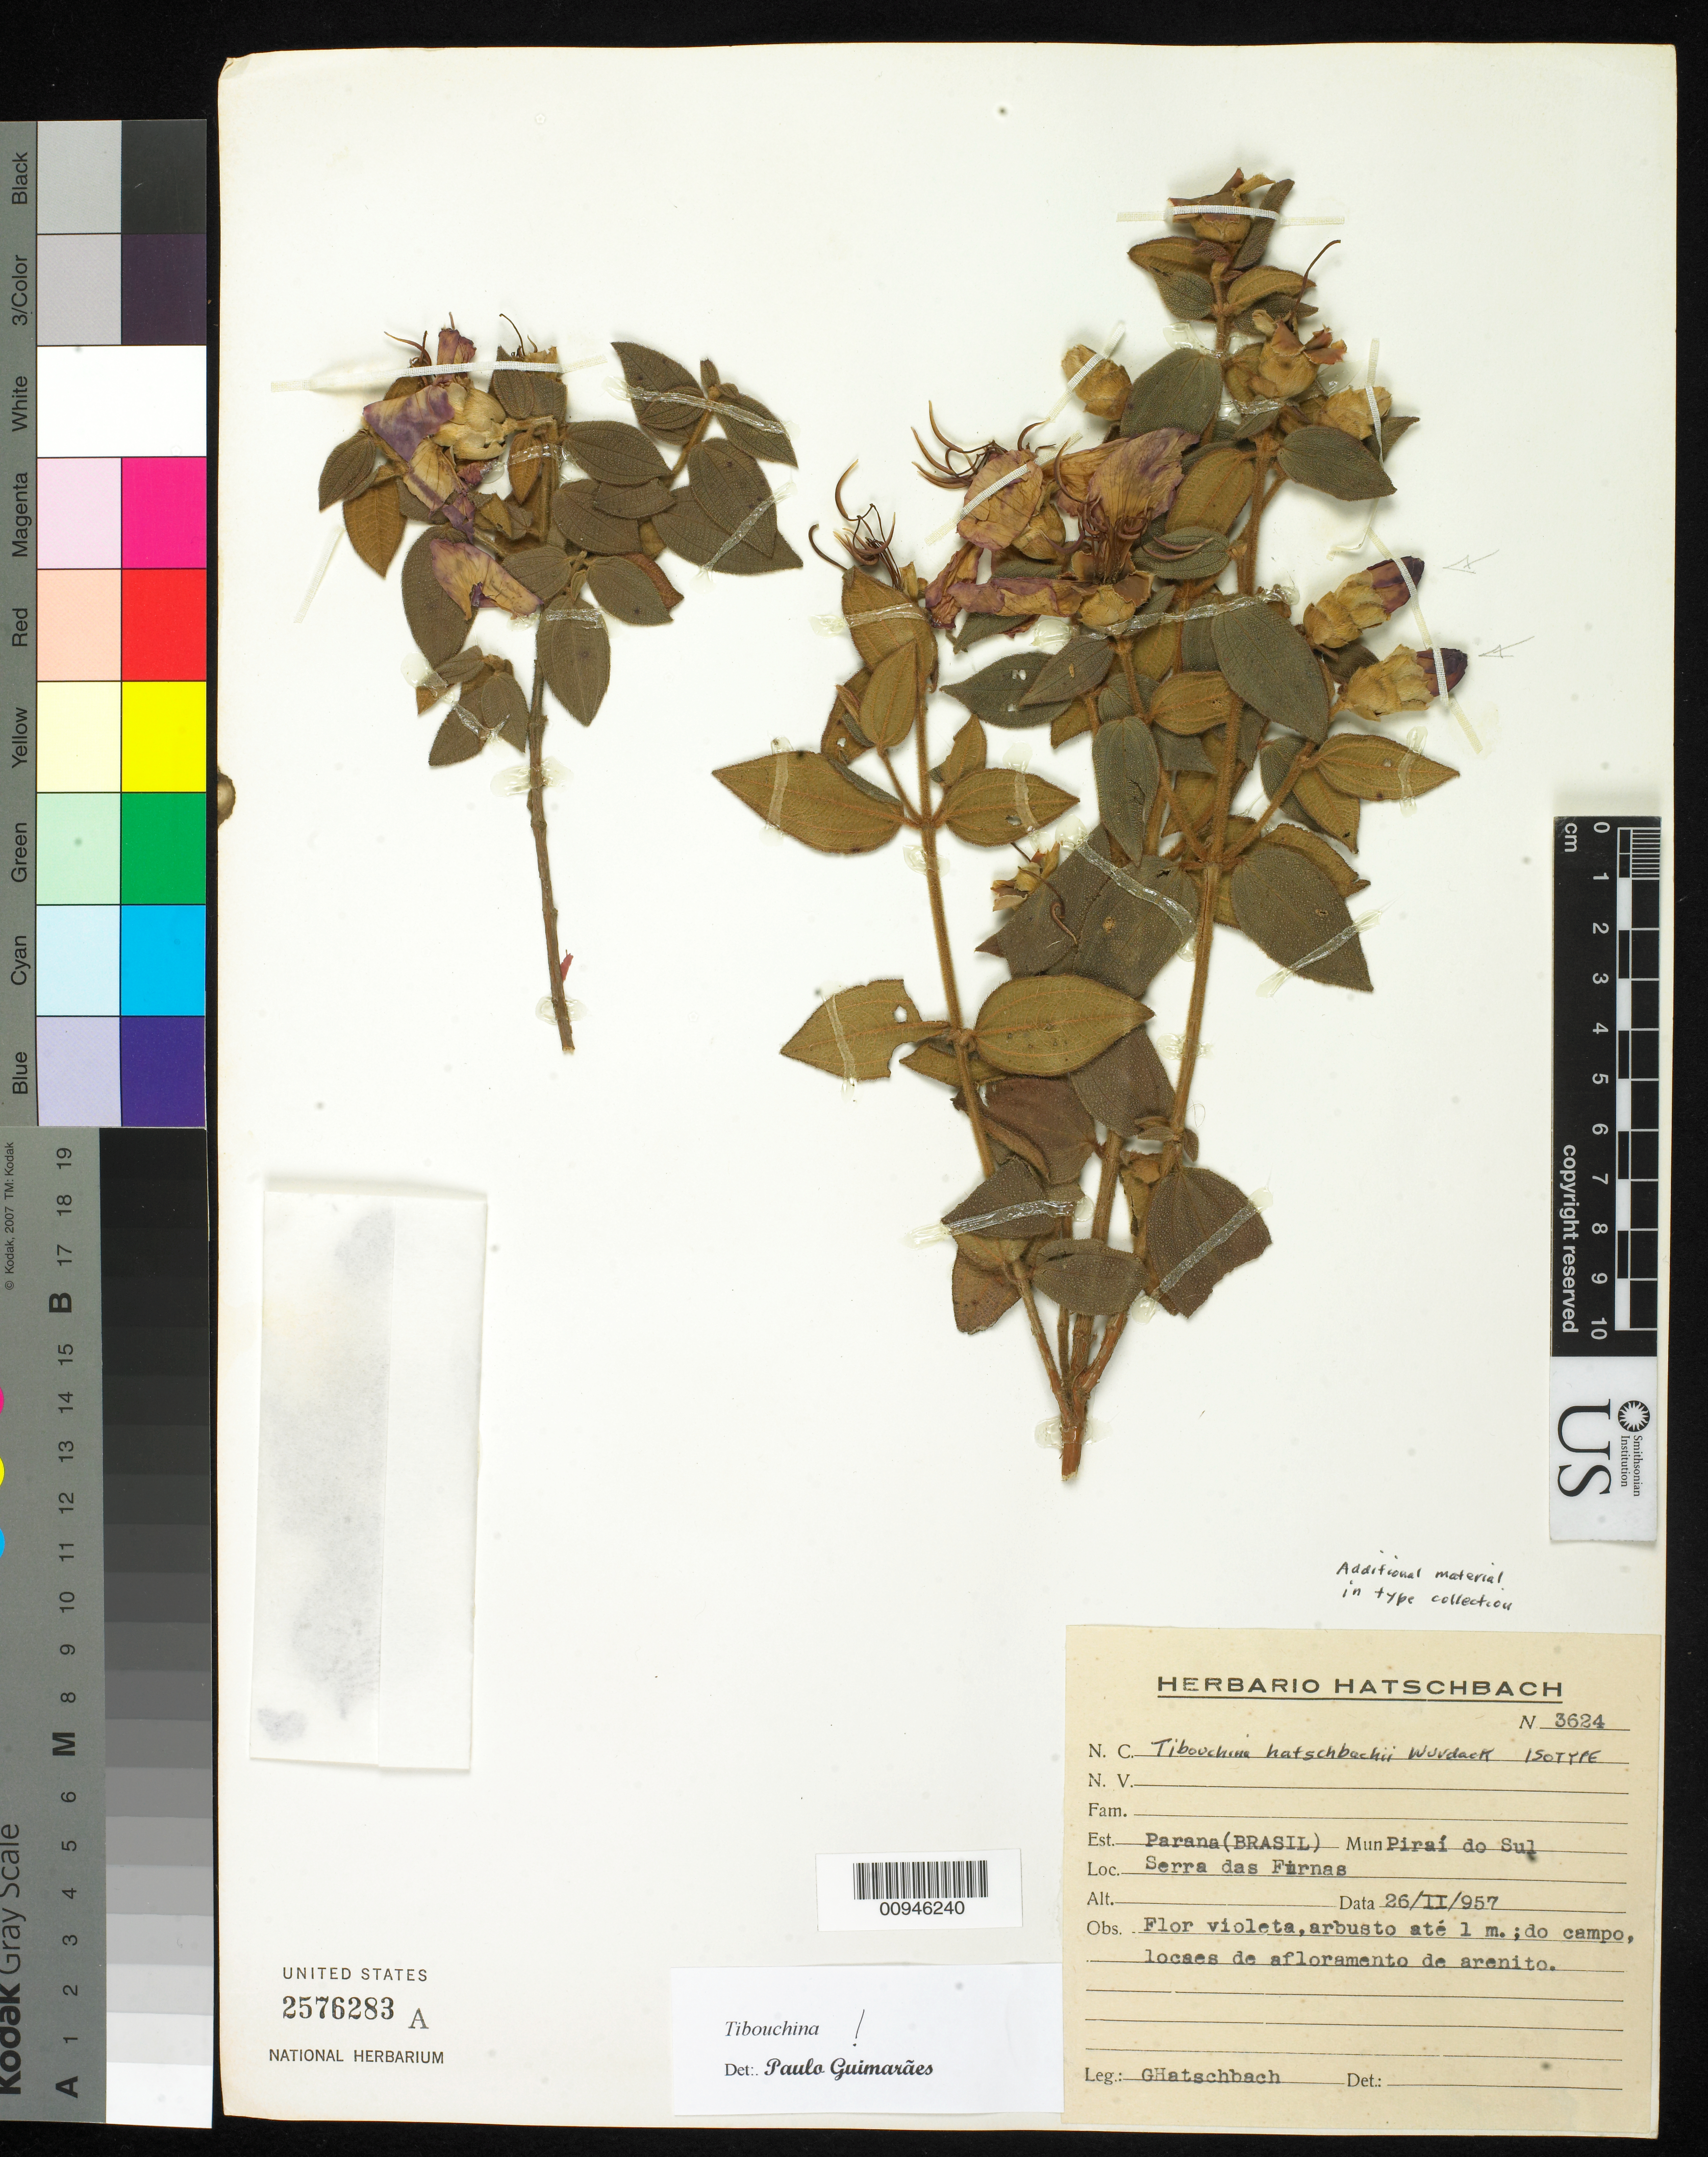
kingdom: Plantae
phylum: Tracheophyta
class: Magnoliopsida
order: Myrtales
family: Melastomataceae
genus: Tibouchina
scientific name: Tibouchina hatschbachii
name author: Wurdack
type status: Isotype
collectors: G. Hatschbach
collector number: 3624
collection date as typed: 26 Feb 1957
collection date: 1957-02-26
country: Brazil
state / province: Paraná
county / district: Piraí do Sul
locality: Serra Dasfurnas.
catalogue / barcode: US 2576283